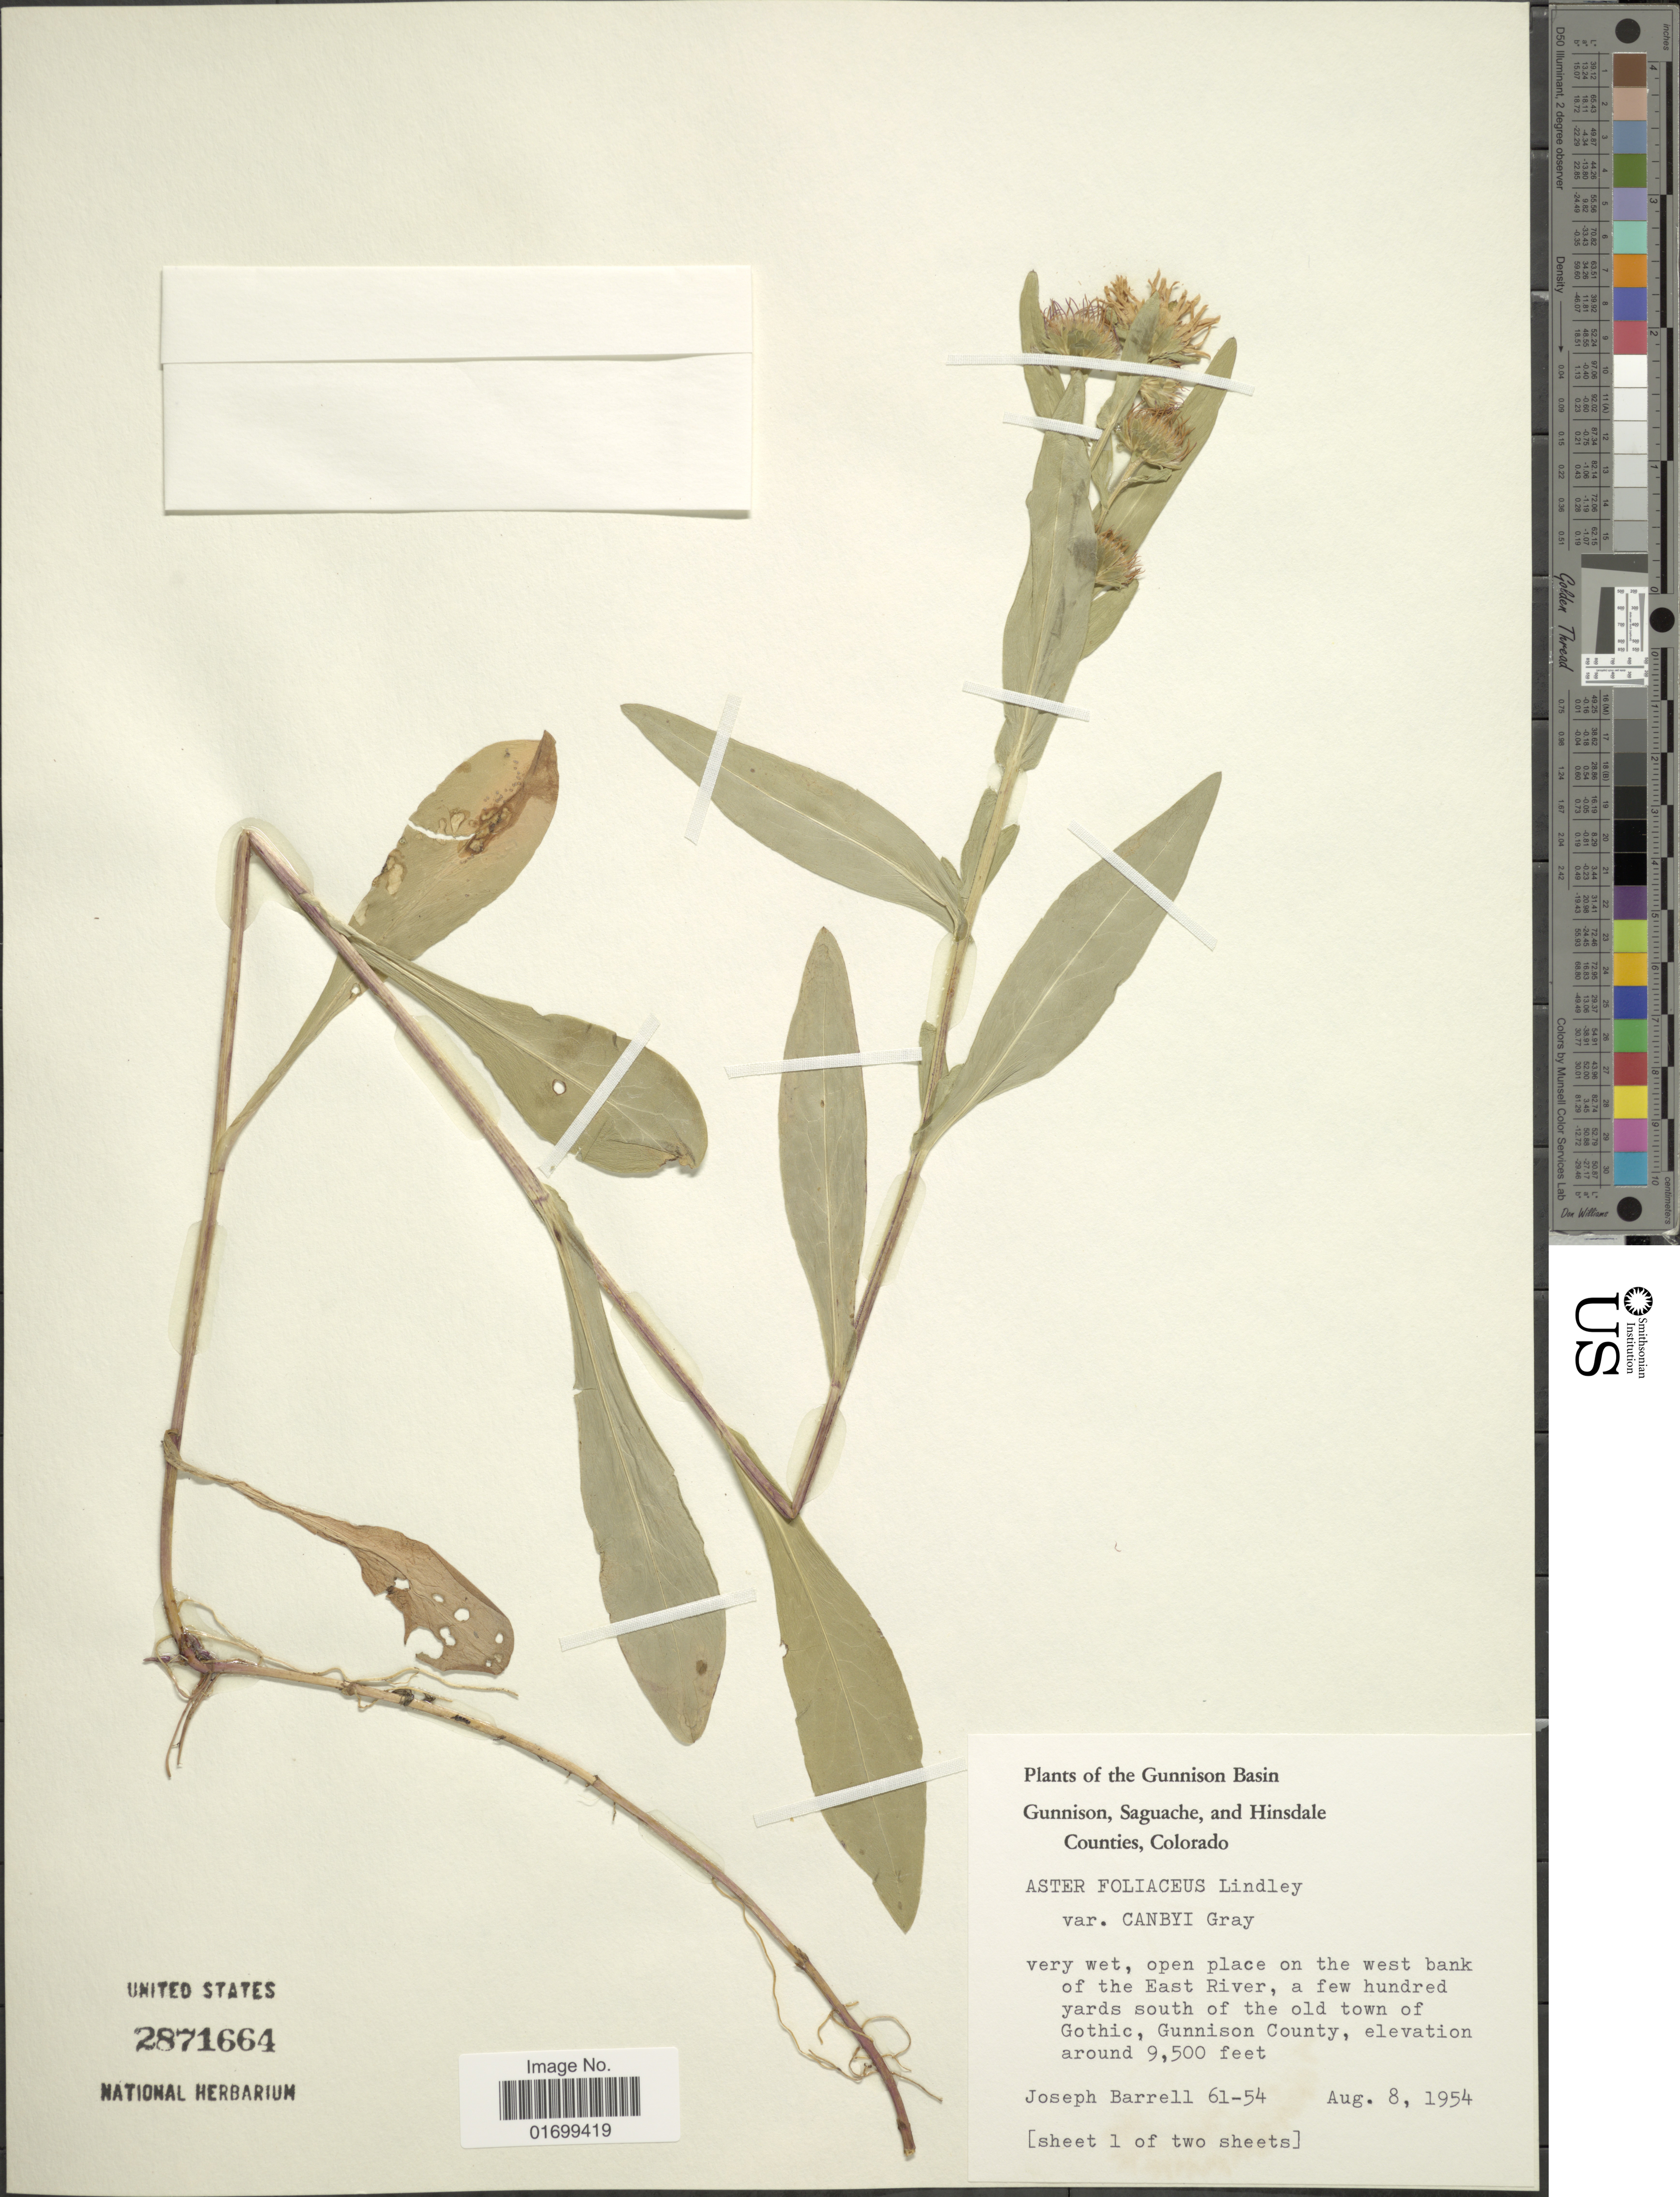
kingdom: Plantae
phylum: Tracheophyta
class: Magnoliopsida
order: Asterales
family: Asteraceae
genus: Symphyotrichum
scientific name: Symphyotrichum foliaceum var. canbyi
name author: (A. Gray) G.L. Nesom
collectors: J. Barrell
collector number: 61-54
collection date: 1954-08-08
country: United States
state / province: Colorado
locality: Gunisson Basin, Gunnison, Saguache, and Hinsdale Counties, open place on the west bank of the East River, a few hundred yards south of the old town of Gothic, Gunnison County.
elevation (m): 2896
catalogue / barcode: US 2871664